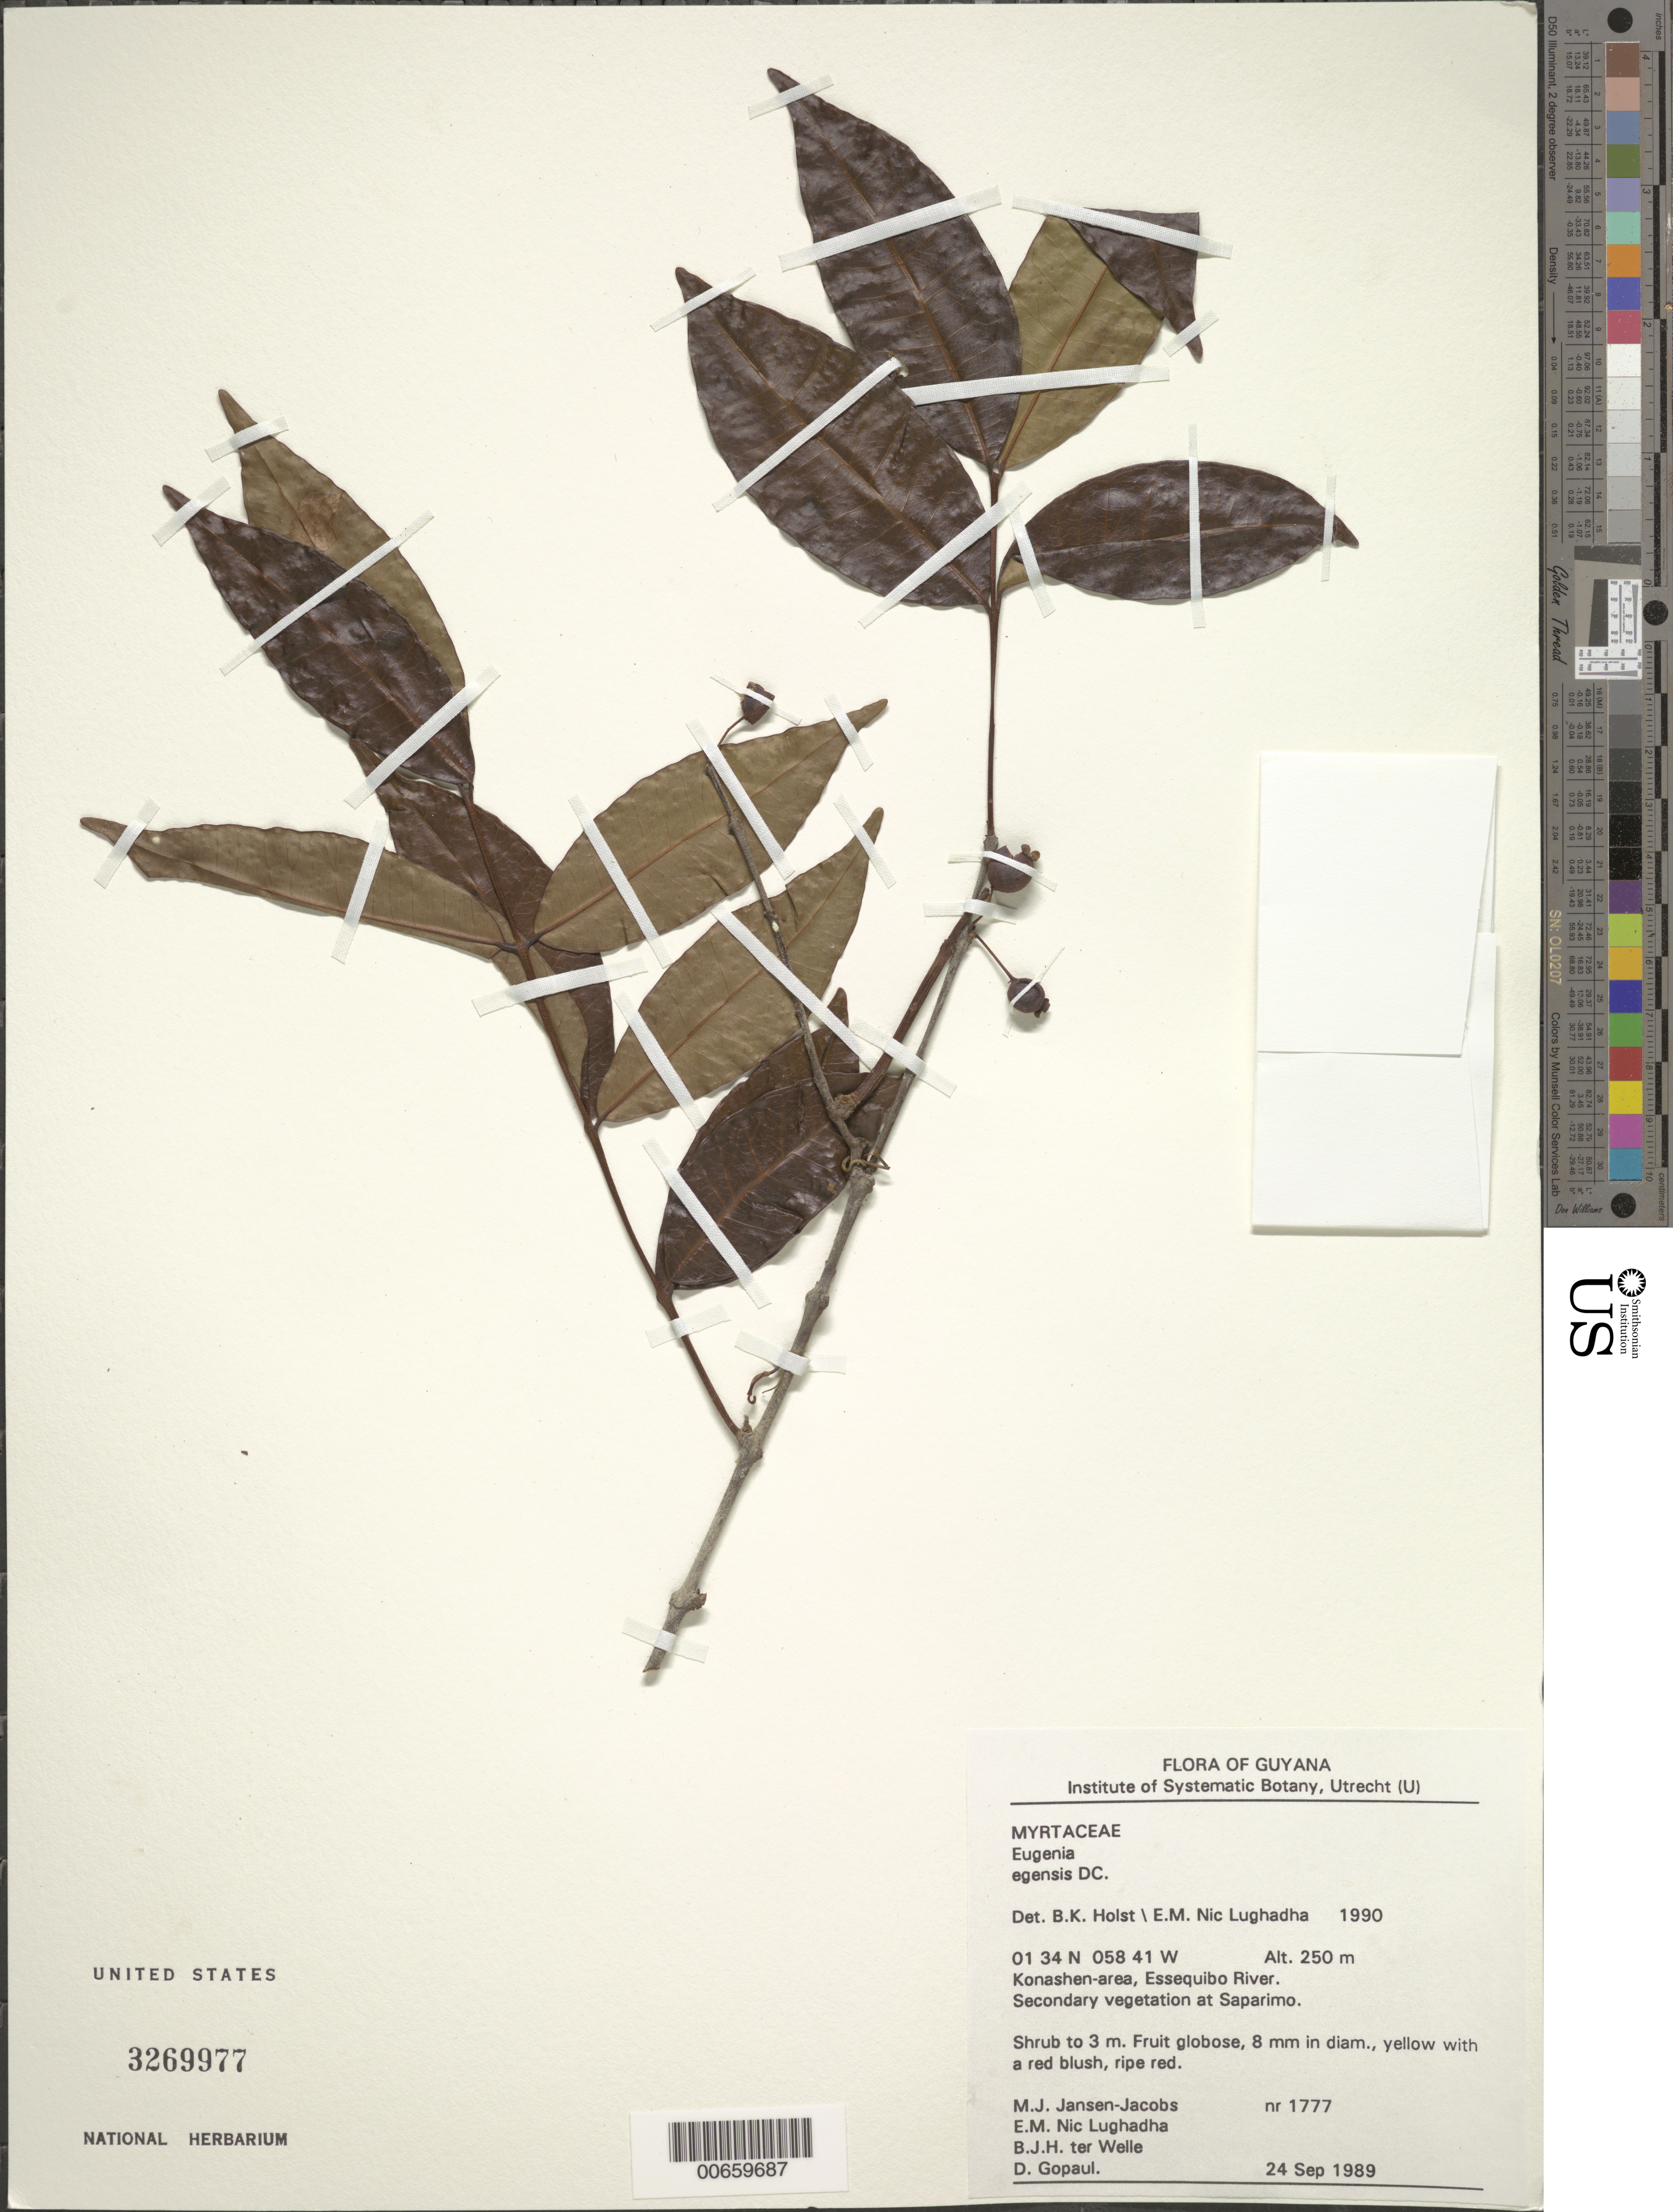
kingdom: Plantae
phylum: Tracheophyta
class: Magnoliopsida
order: Myrtales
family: Myrtaceae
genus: Eugenia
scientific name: Eugenia egensis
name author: DC.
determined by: Holst, Bruce K.; Nic Lughadha, E. M.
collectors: M. J. Jansen-Jacobs, E. Nic Lughadha, B. Welle & D. Gopaul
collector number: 1777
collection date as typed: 24-Sep-89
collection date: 1989-09-24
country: Guyana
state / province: U. Takutu-U. Essequibo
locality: Konashen-area, Essequibo River at Saparimo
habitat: Secondary vegetation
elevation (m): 250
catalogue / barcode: US 2369977